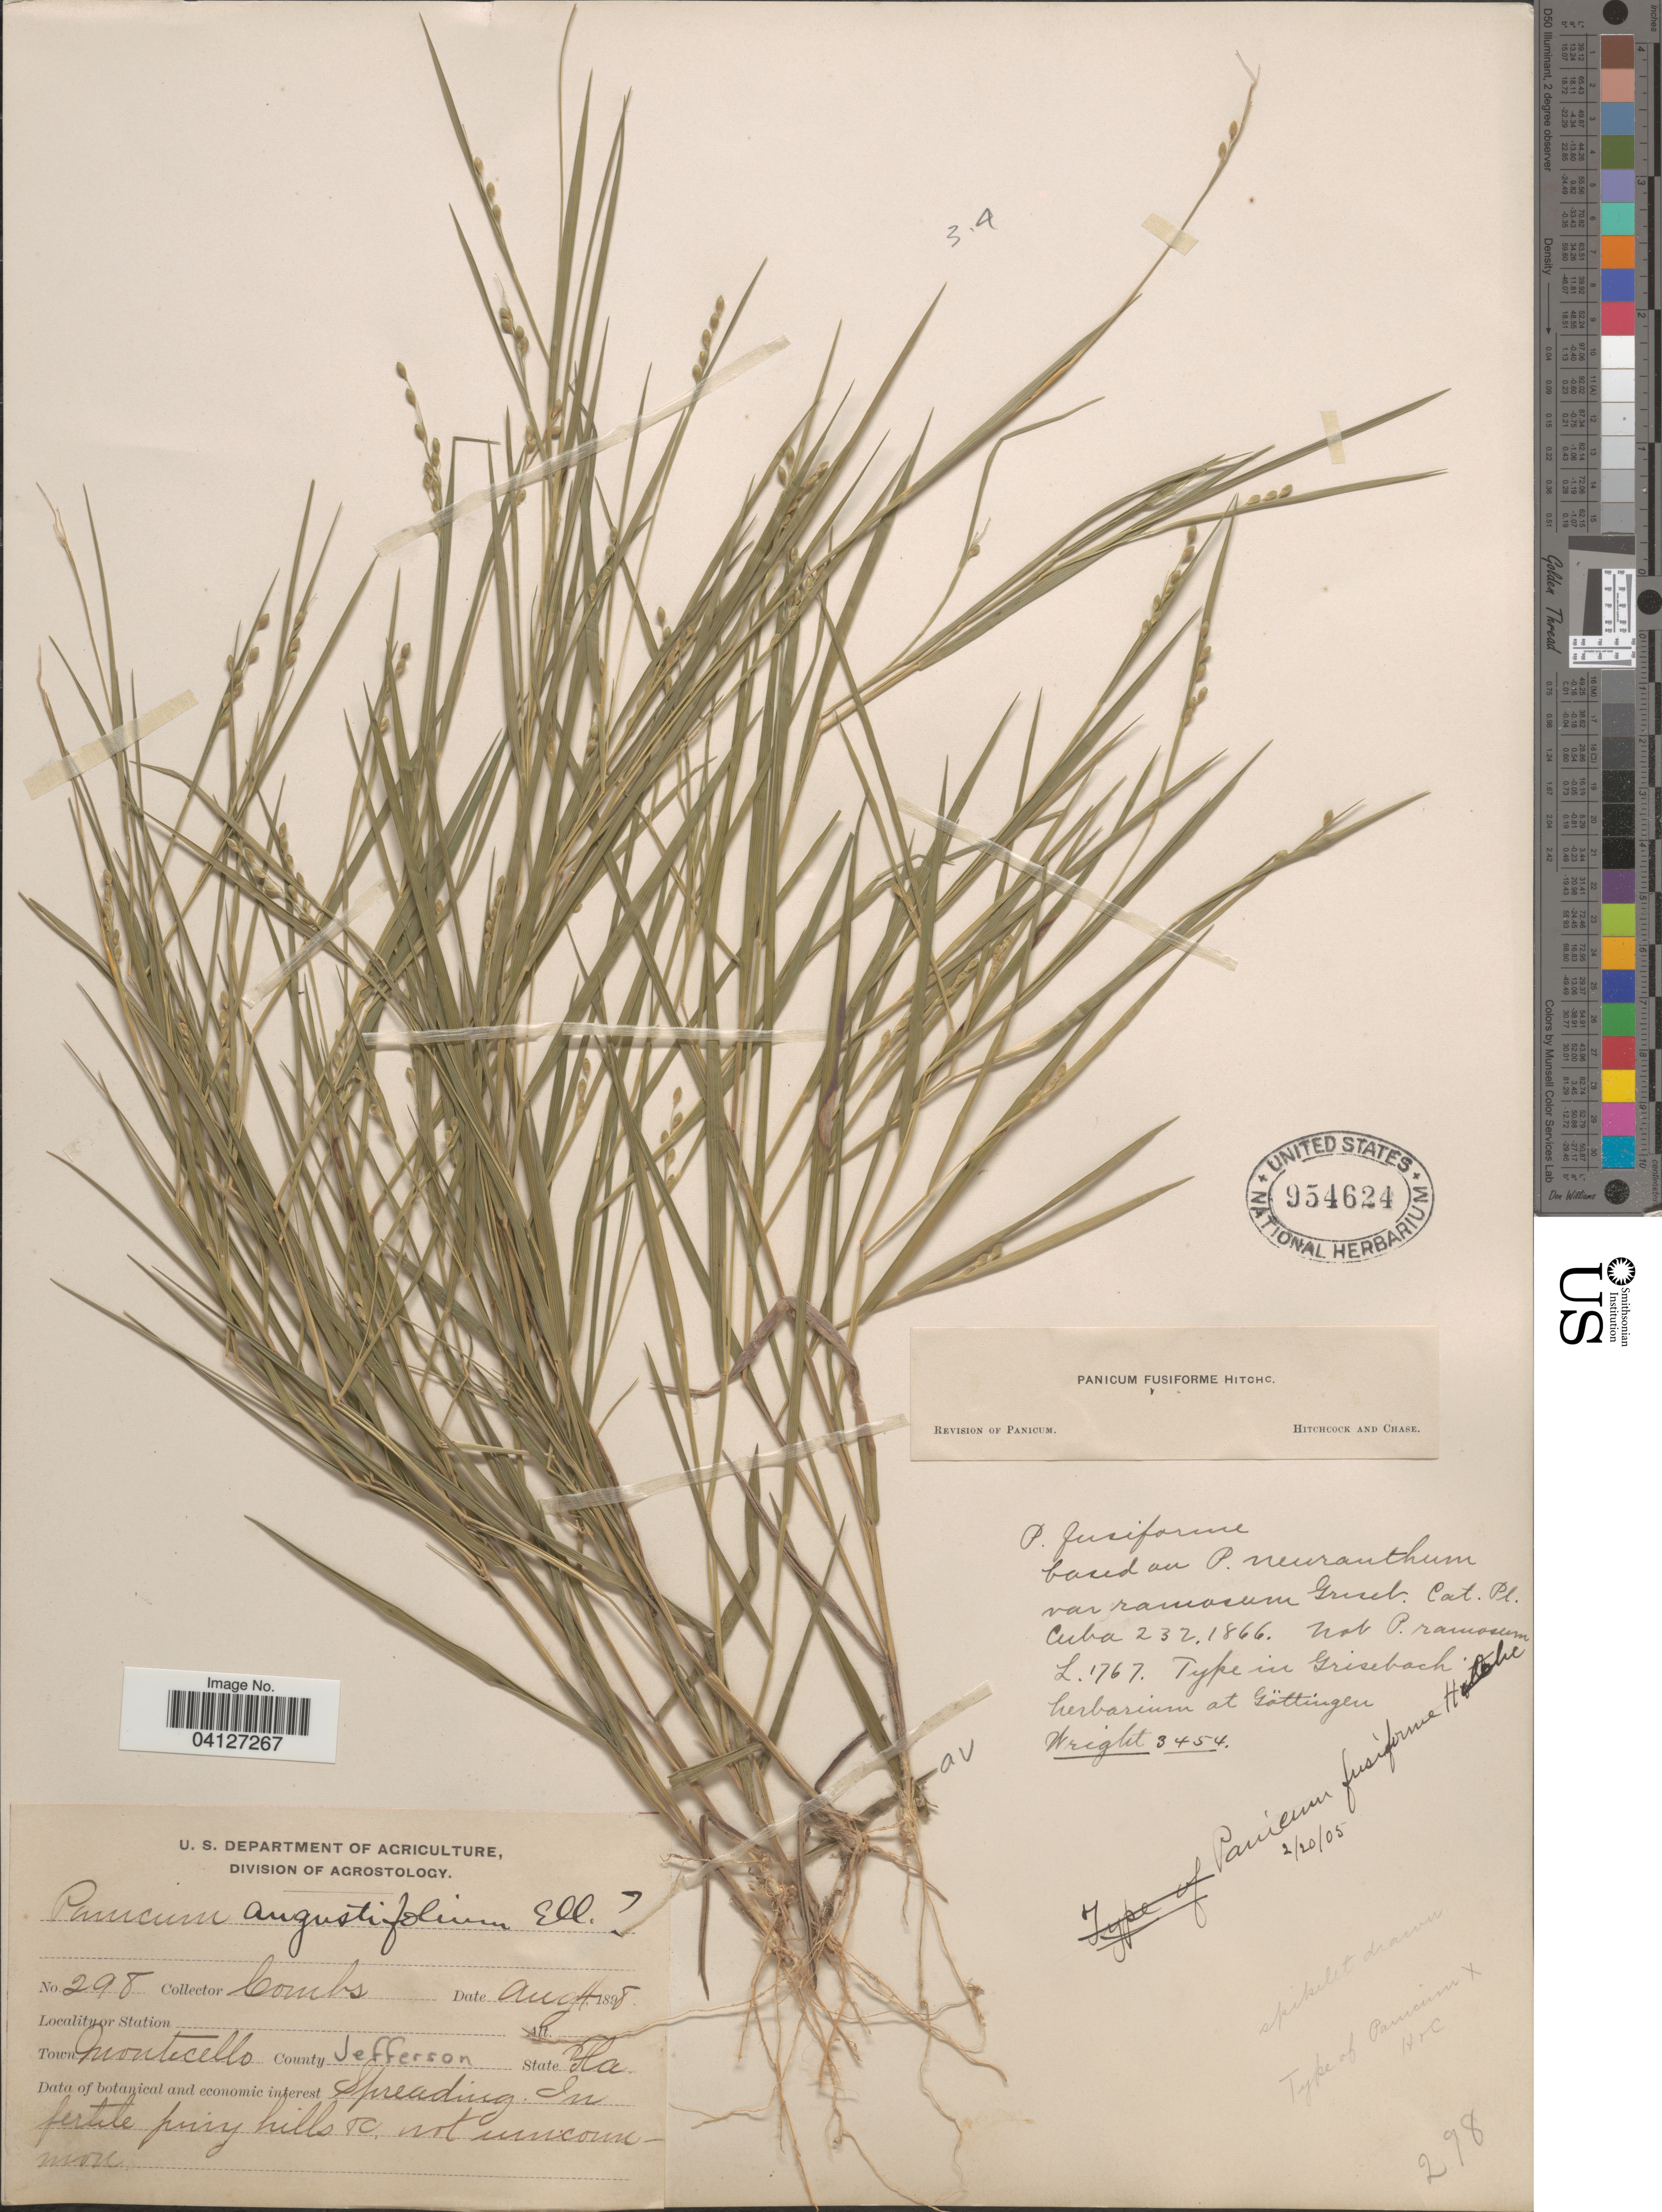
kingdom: Plantae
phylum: Tracheophyta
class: Liliopsida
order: Poales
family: Poaceae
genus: Panicum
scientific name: Panicum fusiforme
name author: Hitchc.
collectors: -. Combs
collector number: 298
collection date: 1898-08-04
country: United States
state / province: Florida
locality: Town Monticello. County Jefferson.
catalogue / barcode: US 954624